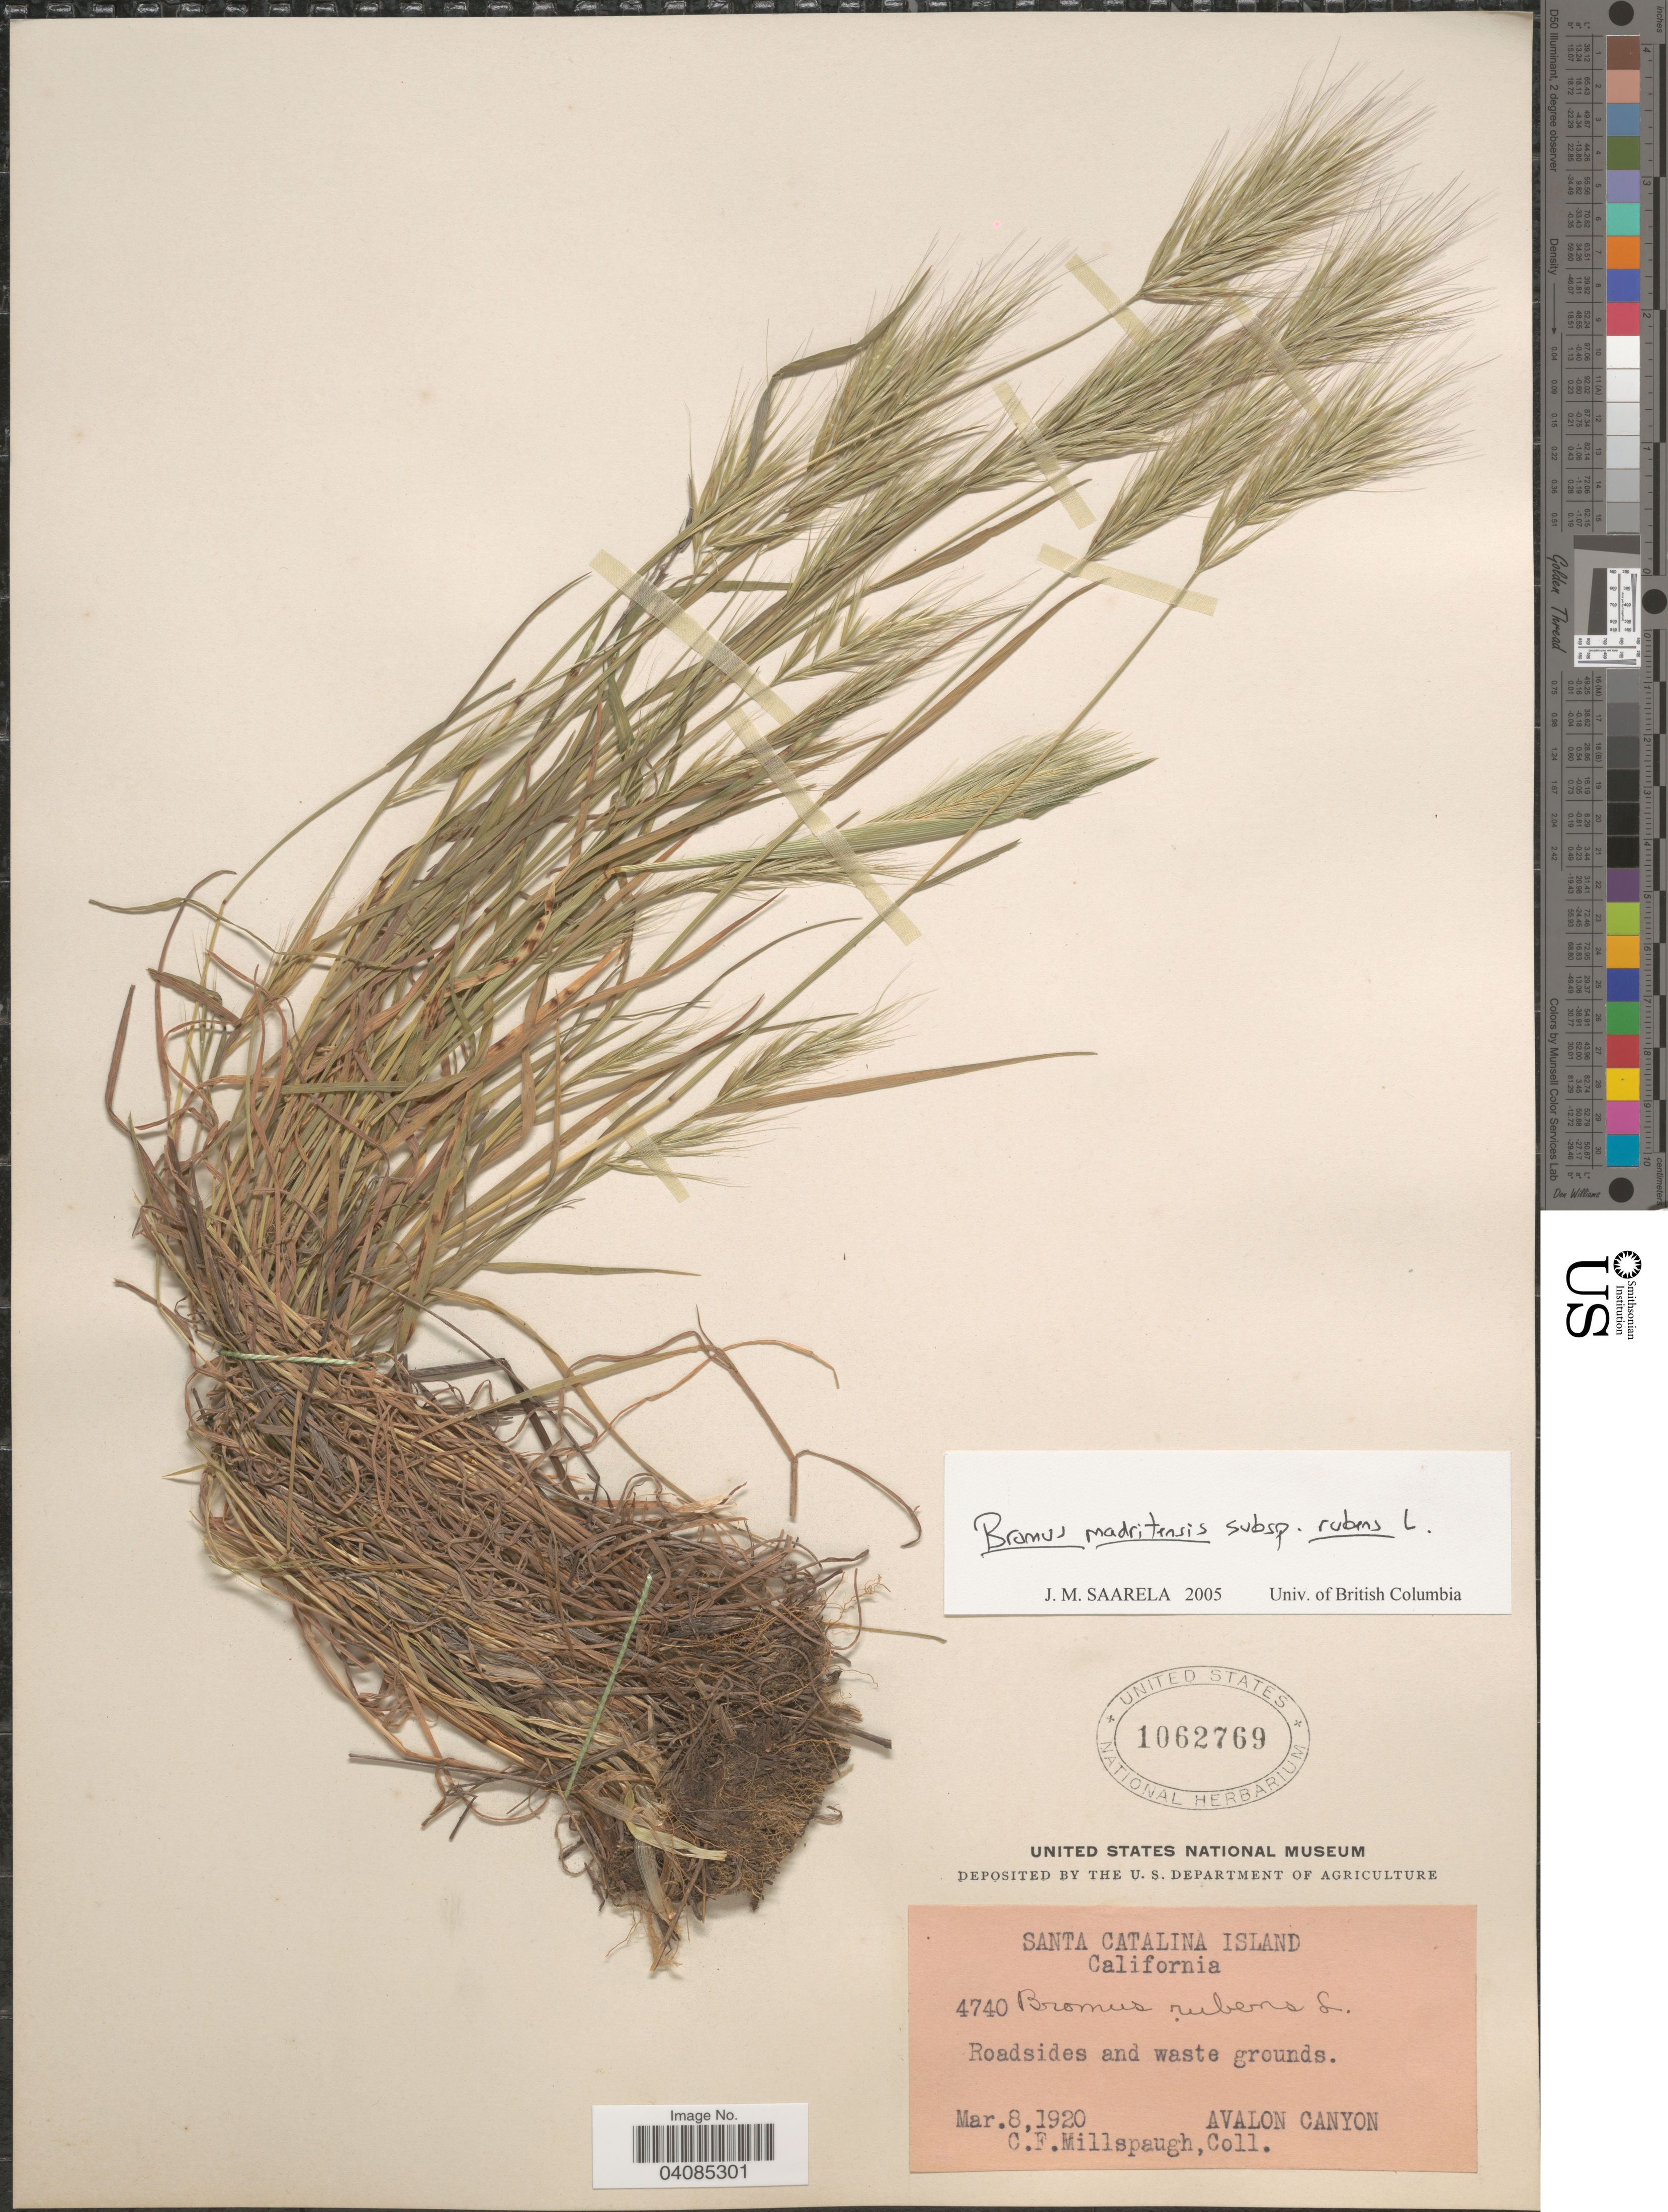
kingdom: Plantae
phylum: Tracheophyta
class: Liliopsida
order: Poales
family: Poaceae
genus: Bromus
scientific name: Bromus rubens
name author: L.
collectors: C. F. Millspaugh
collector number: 4740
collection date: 1920-03-08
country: United States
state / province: California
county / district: Los Angeles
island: Santa Catalina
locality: Santa Catalina Island. Roadsides and waste grounds. Avalon Canyon.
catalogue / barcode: US 1062769